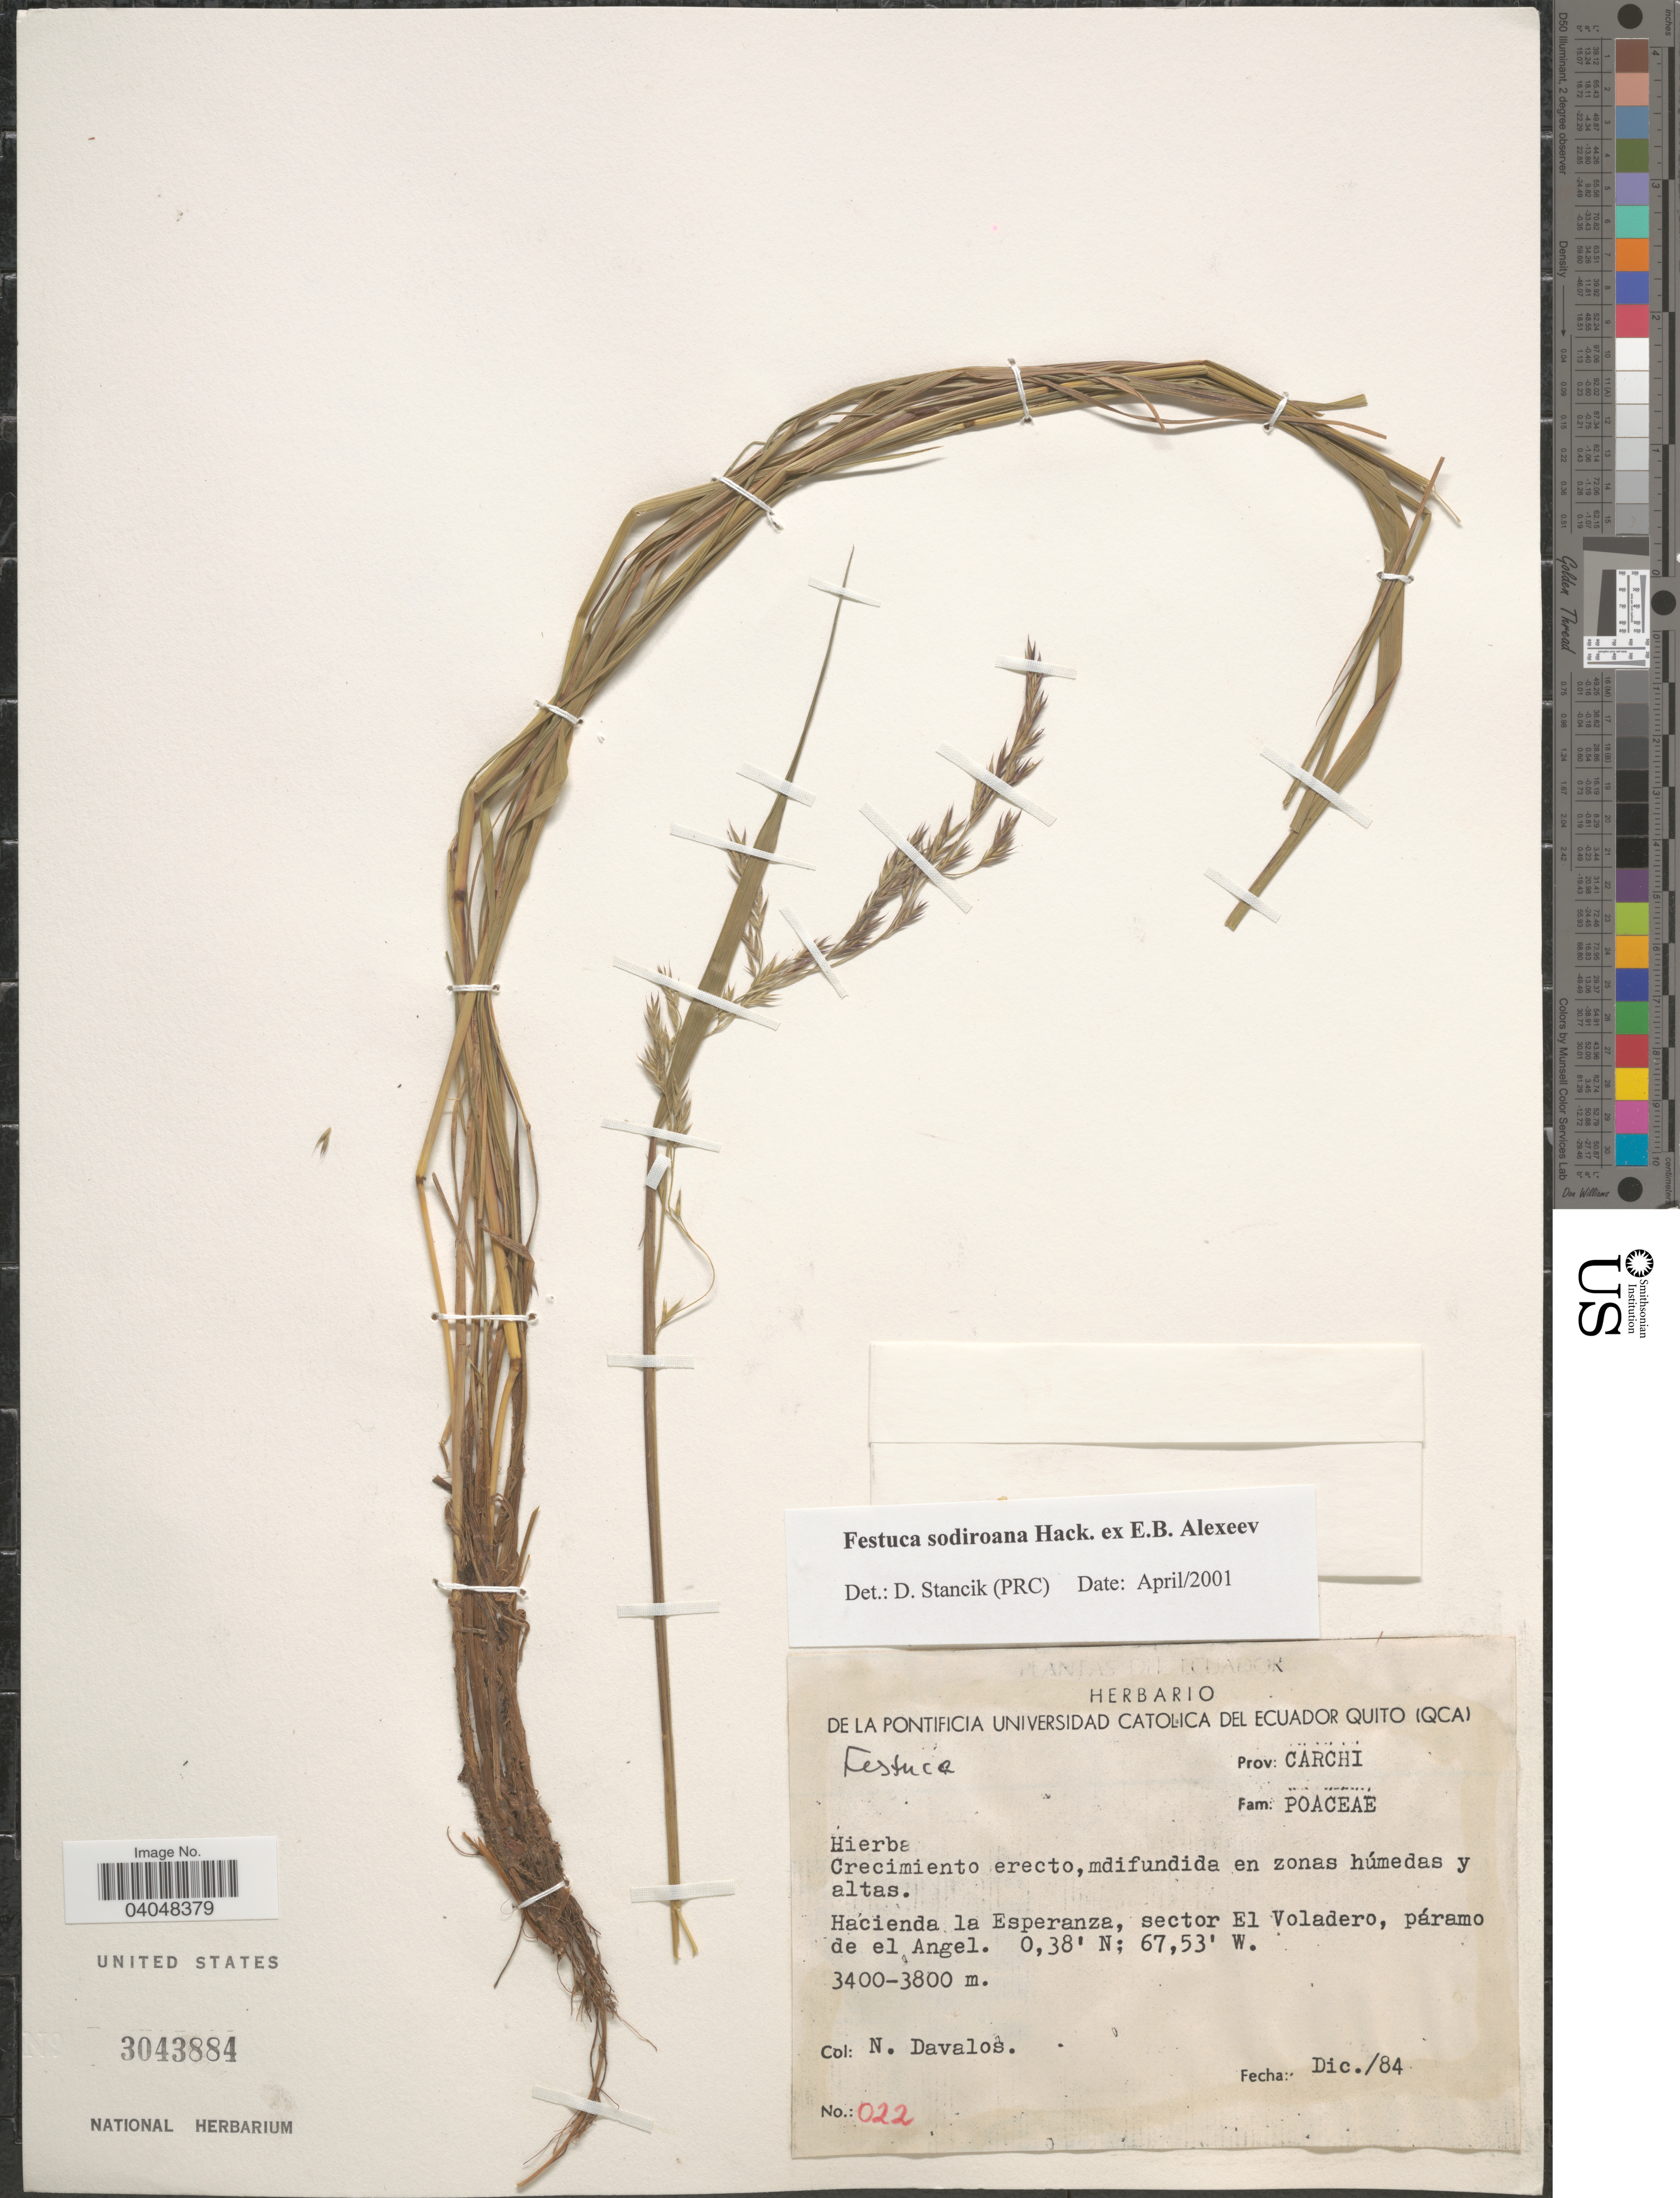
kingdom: Plantae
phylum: Tracheophyta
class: Liliopsida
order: Poales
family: Poaceae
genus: Festuca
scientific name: Festuca sodiroana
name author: Hack. ex E.B. Alexeev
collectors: N. Davalos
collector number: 022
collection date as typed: Transcribed d/m/y: /12/84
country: Ecuador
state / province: Carchi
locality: Hacienda La Esperanza, sector El Voladero, páramo de el Angel.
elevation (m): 3400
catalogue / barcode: US 3043884